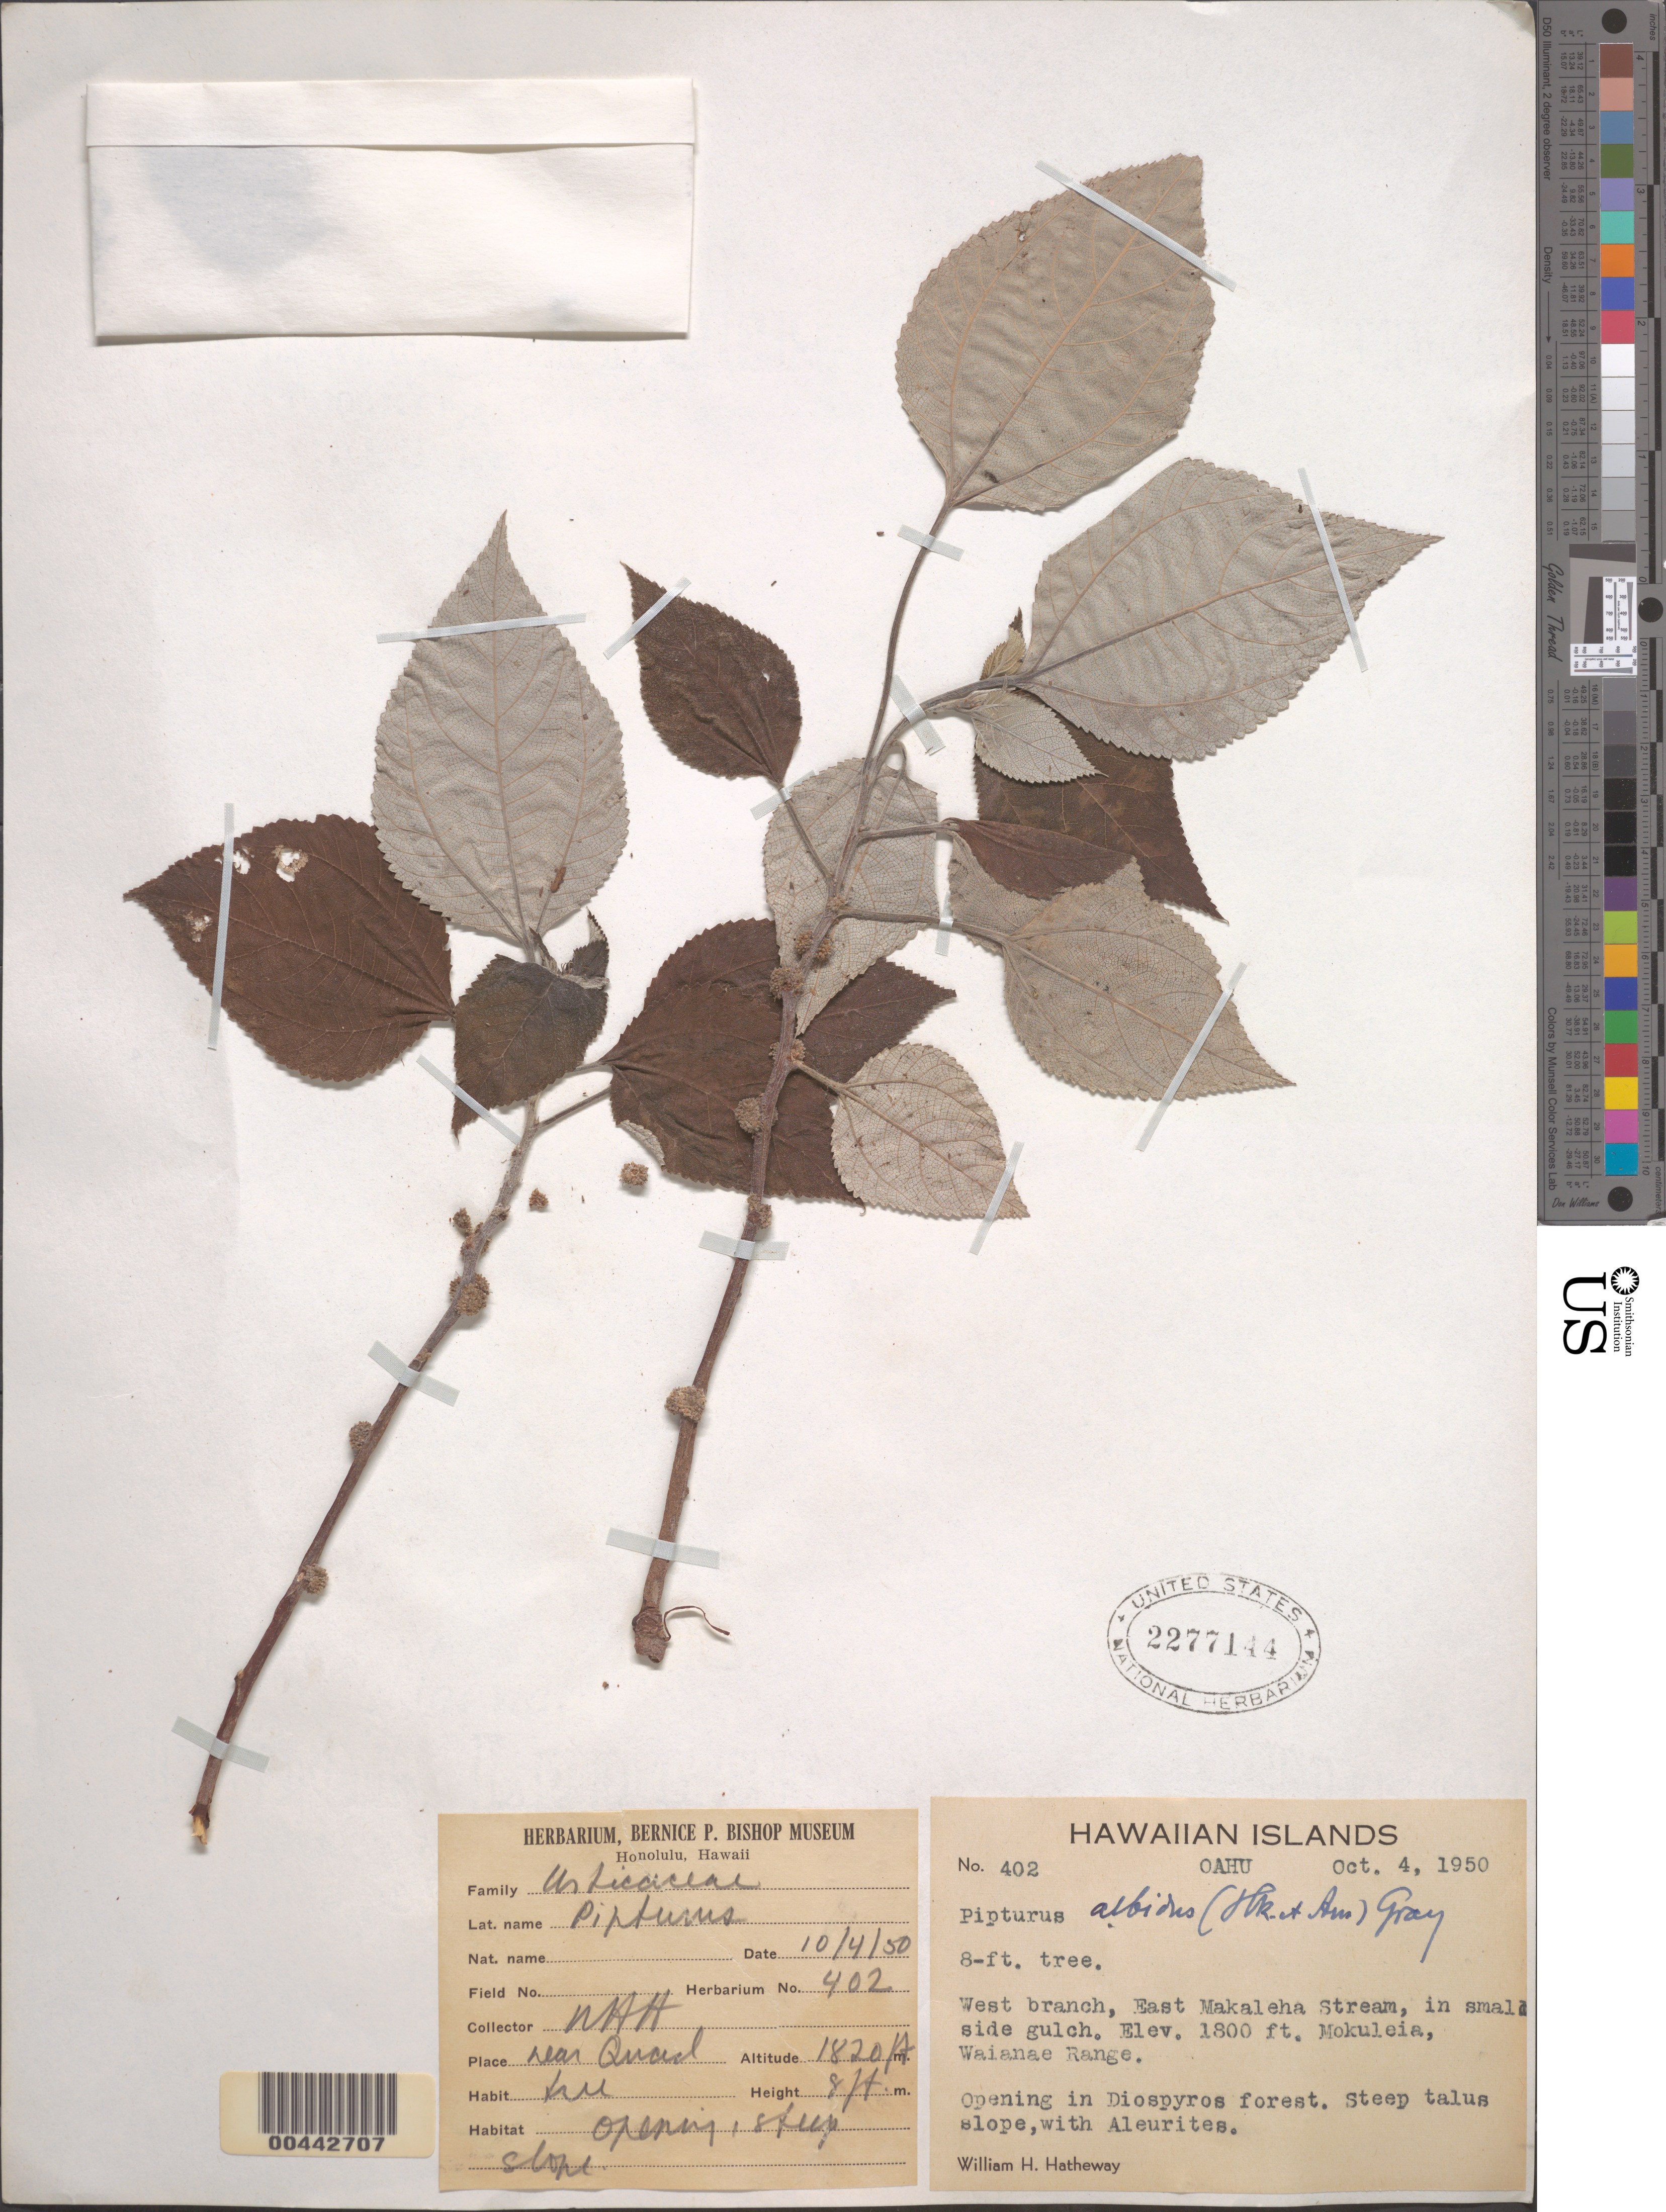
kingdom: Plantae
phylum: Tracheophyta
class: Magnoliopsida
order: Rosales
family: Urticaceae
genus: Pipturus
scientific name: Pipturus albidus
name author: (Hook. & Arn.) A. Gray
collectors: W. H. Hatheway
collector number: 402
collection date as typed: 4 Oct 1950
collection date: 1950-10-04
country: United States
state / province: Hawaii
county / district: Honolulu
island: Oahu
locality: W branch, E Makaleha Stream, in small side gulch. Mokuleia, Waianae Range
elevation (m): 549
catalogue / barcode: US 2277144